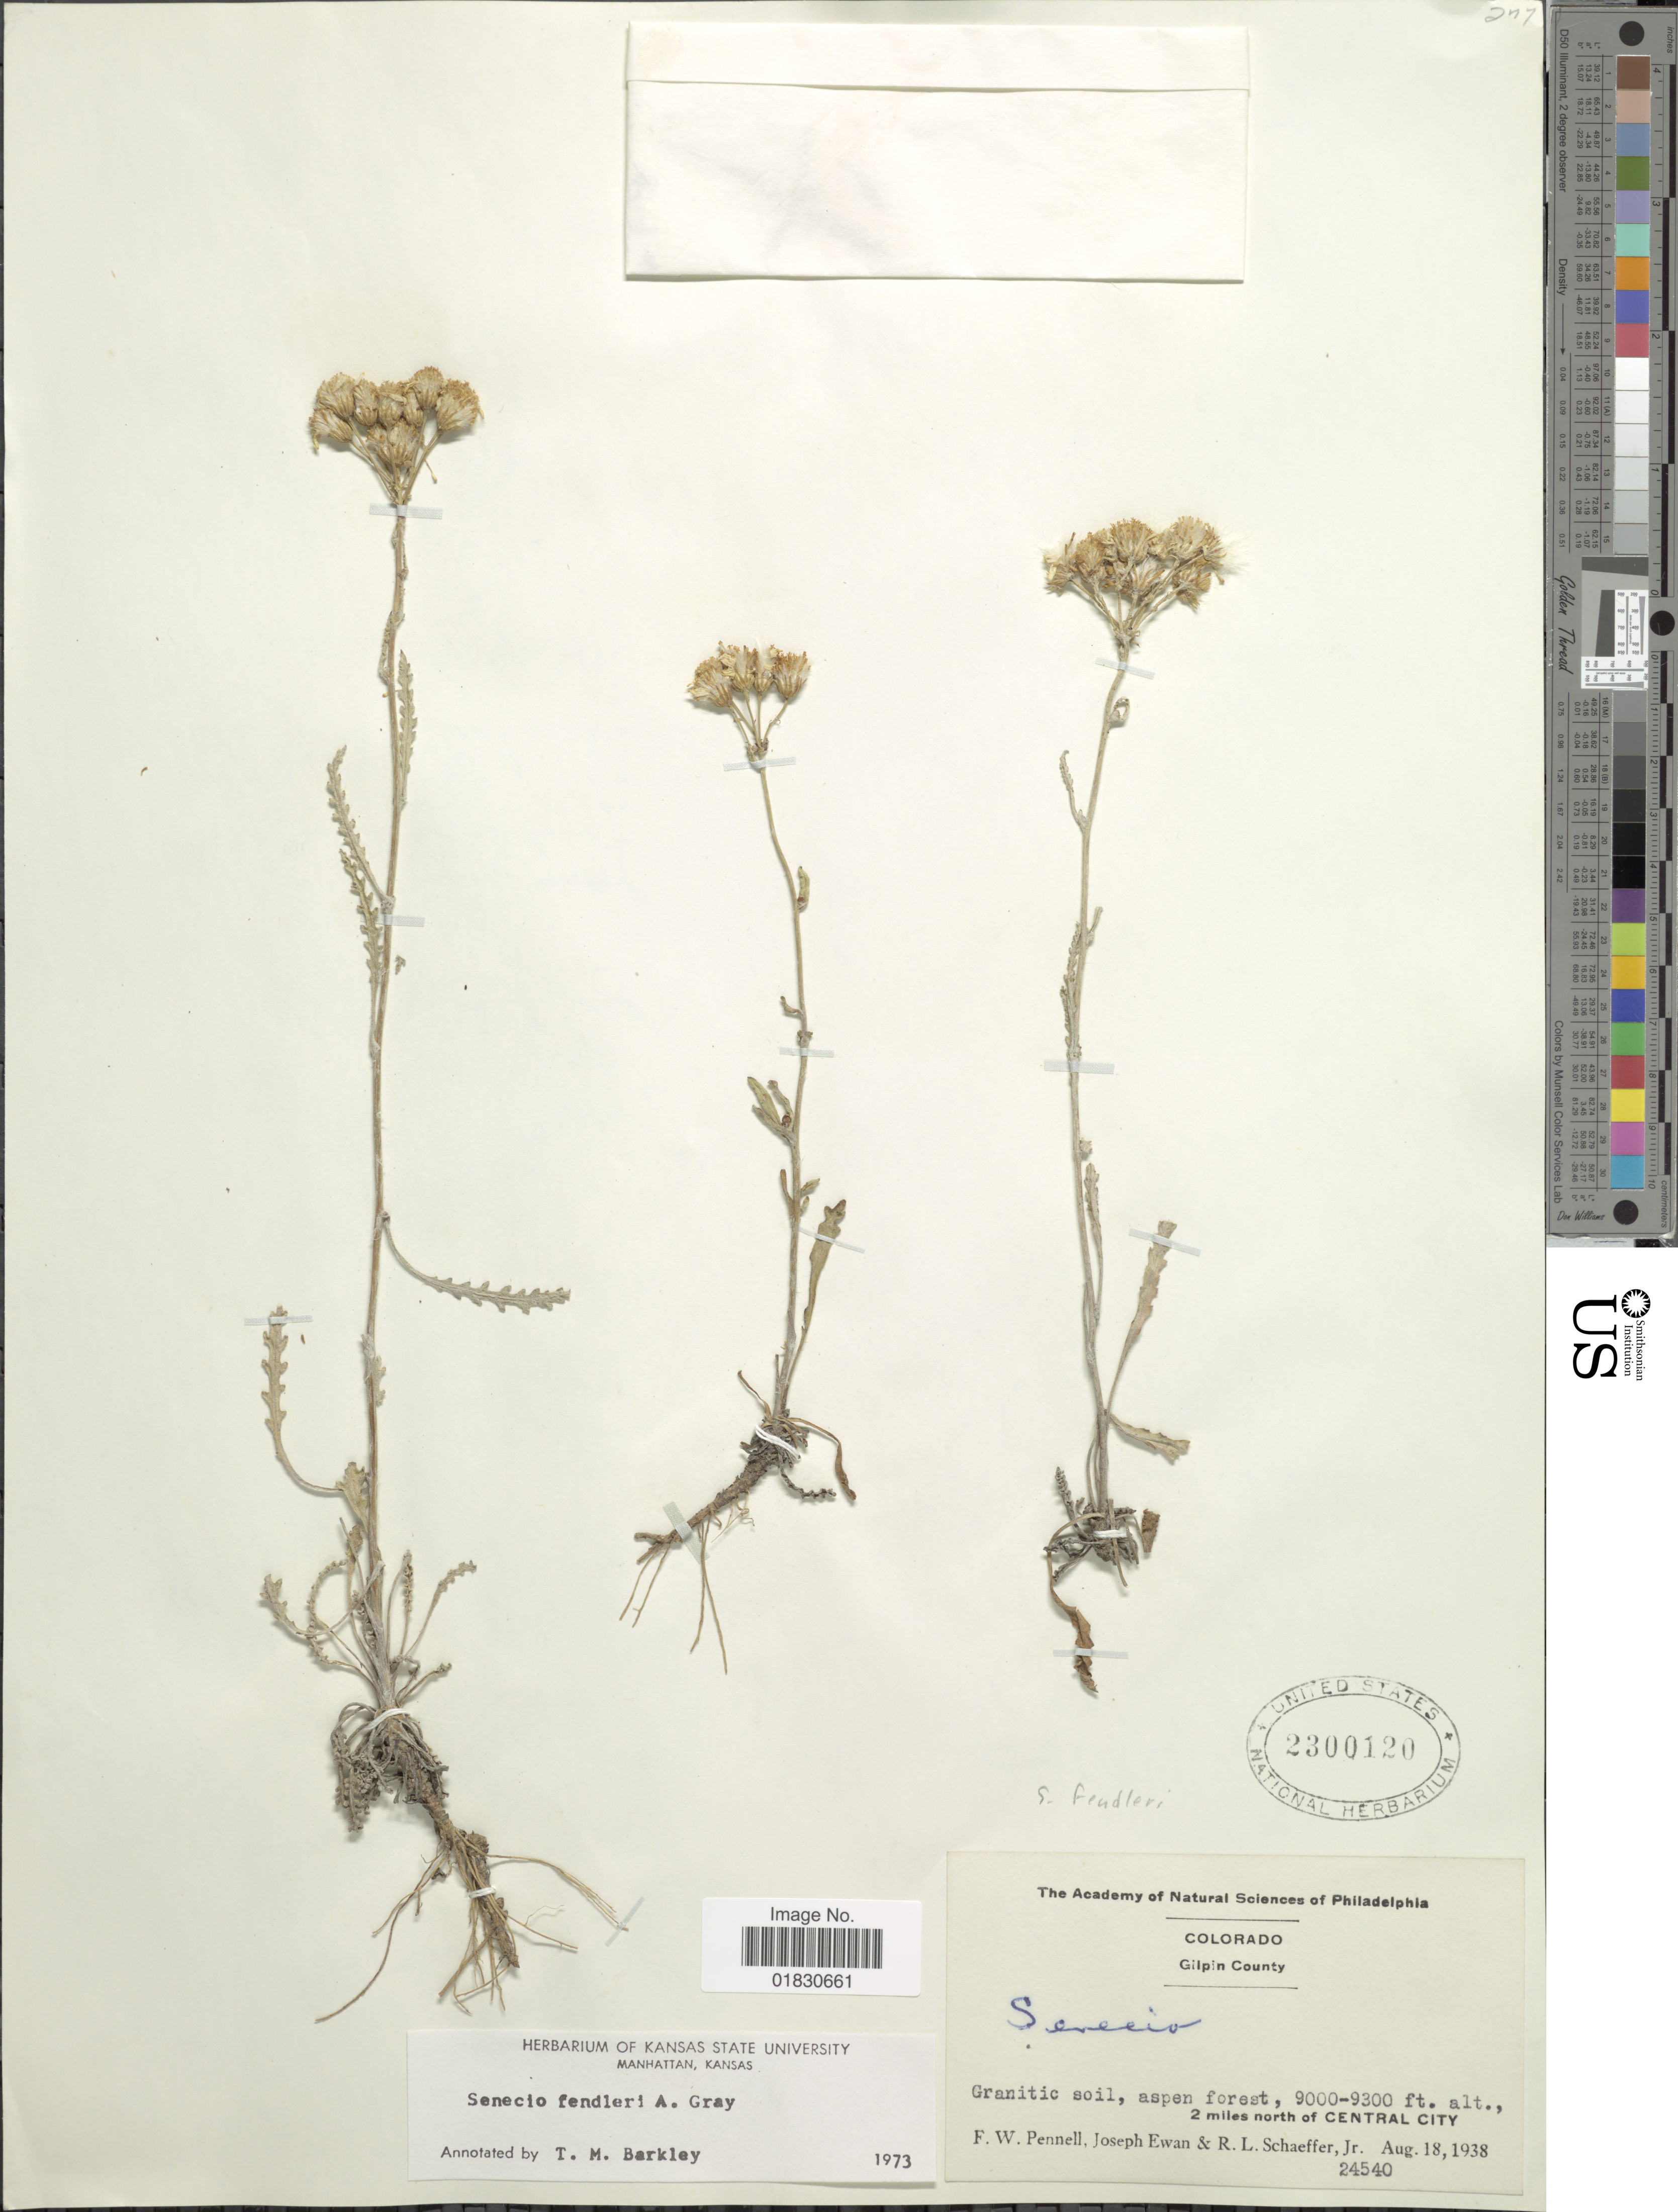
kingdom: Plantae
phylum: Tracheophyta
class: Magnoliopsida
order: Asterales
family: Asteraceae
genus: Packera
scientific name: Packera fendleri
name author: (A. Gray) W.A. Weber & Á. Löve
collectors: F. W. Pennell, J. A. Ewan & R. L. Schaeffer Jr.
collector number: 24540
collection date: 1938-08-18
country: United States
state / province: Colorado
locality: Aspen Forest, 2 miles north of Central City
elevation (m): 2743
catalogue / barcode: US 2300120